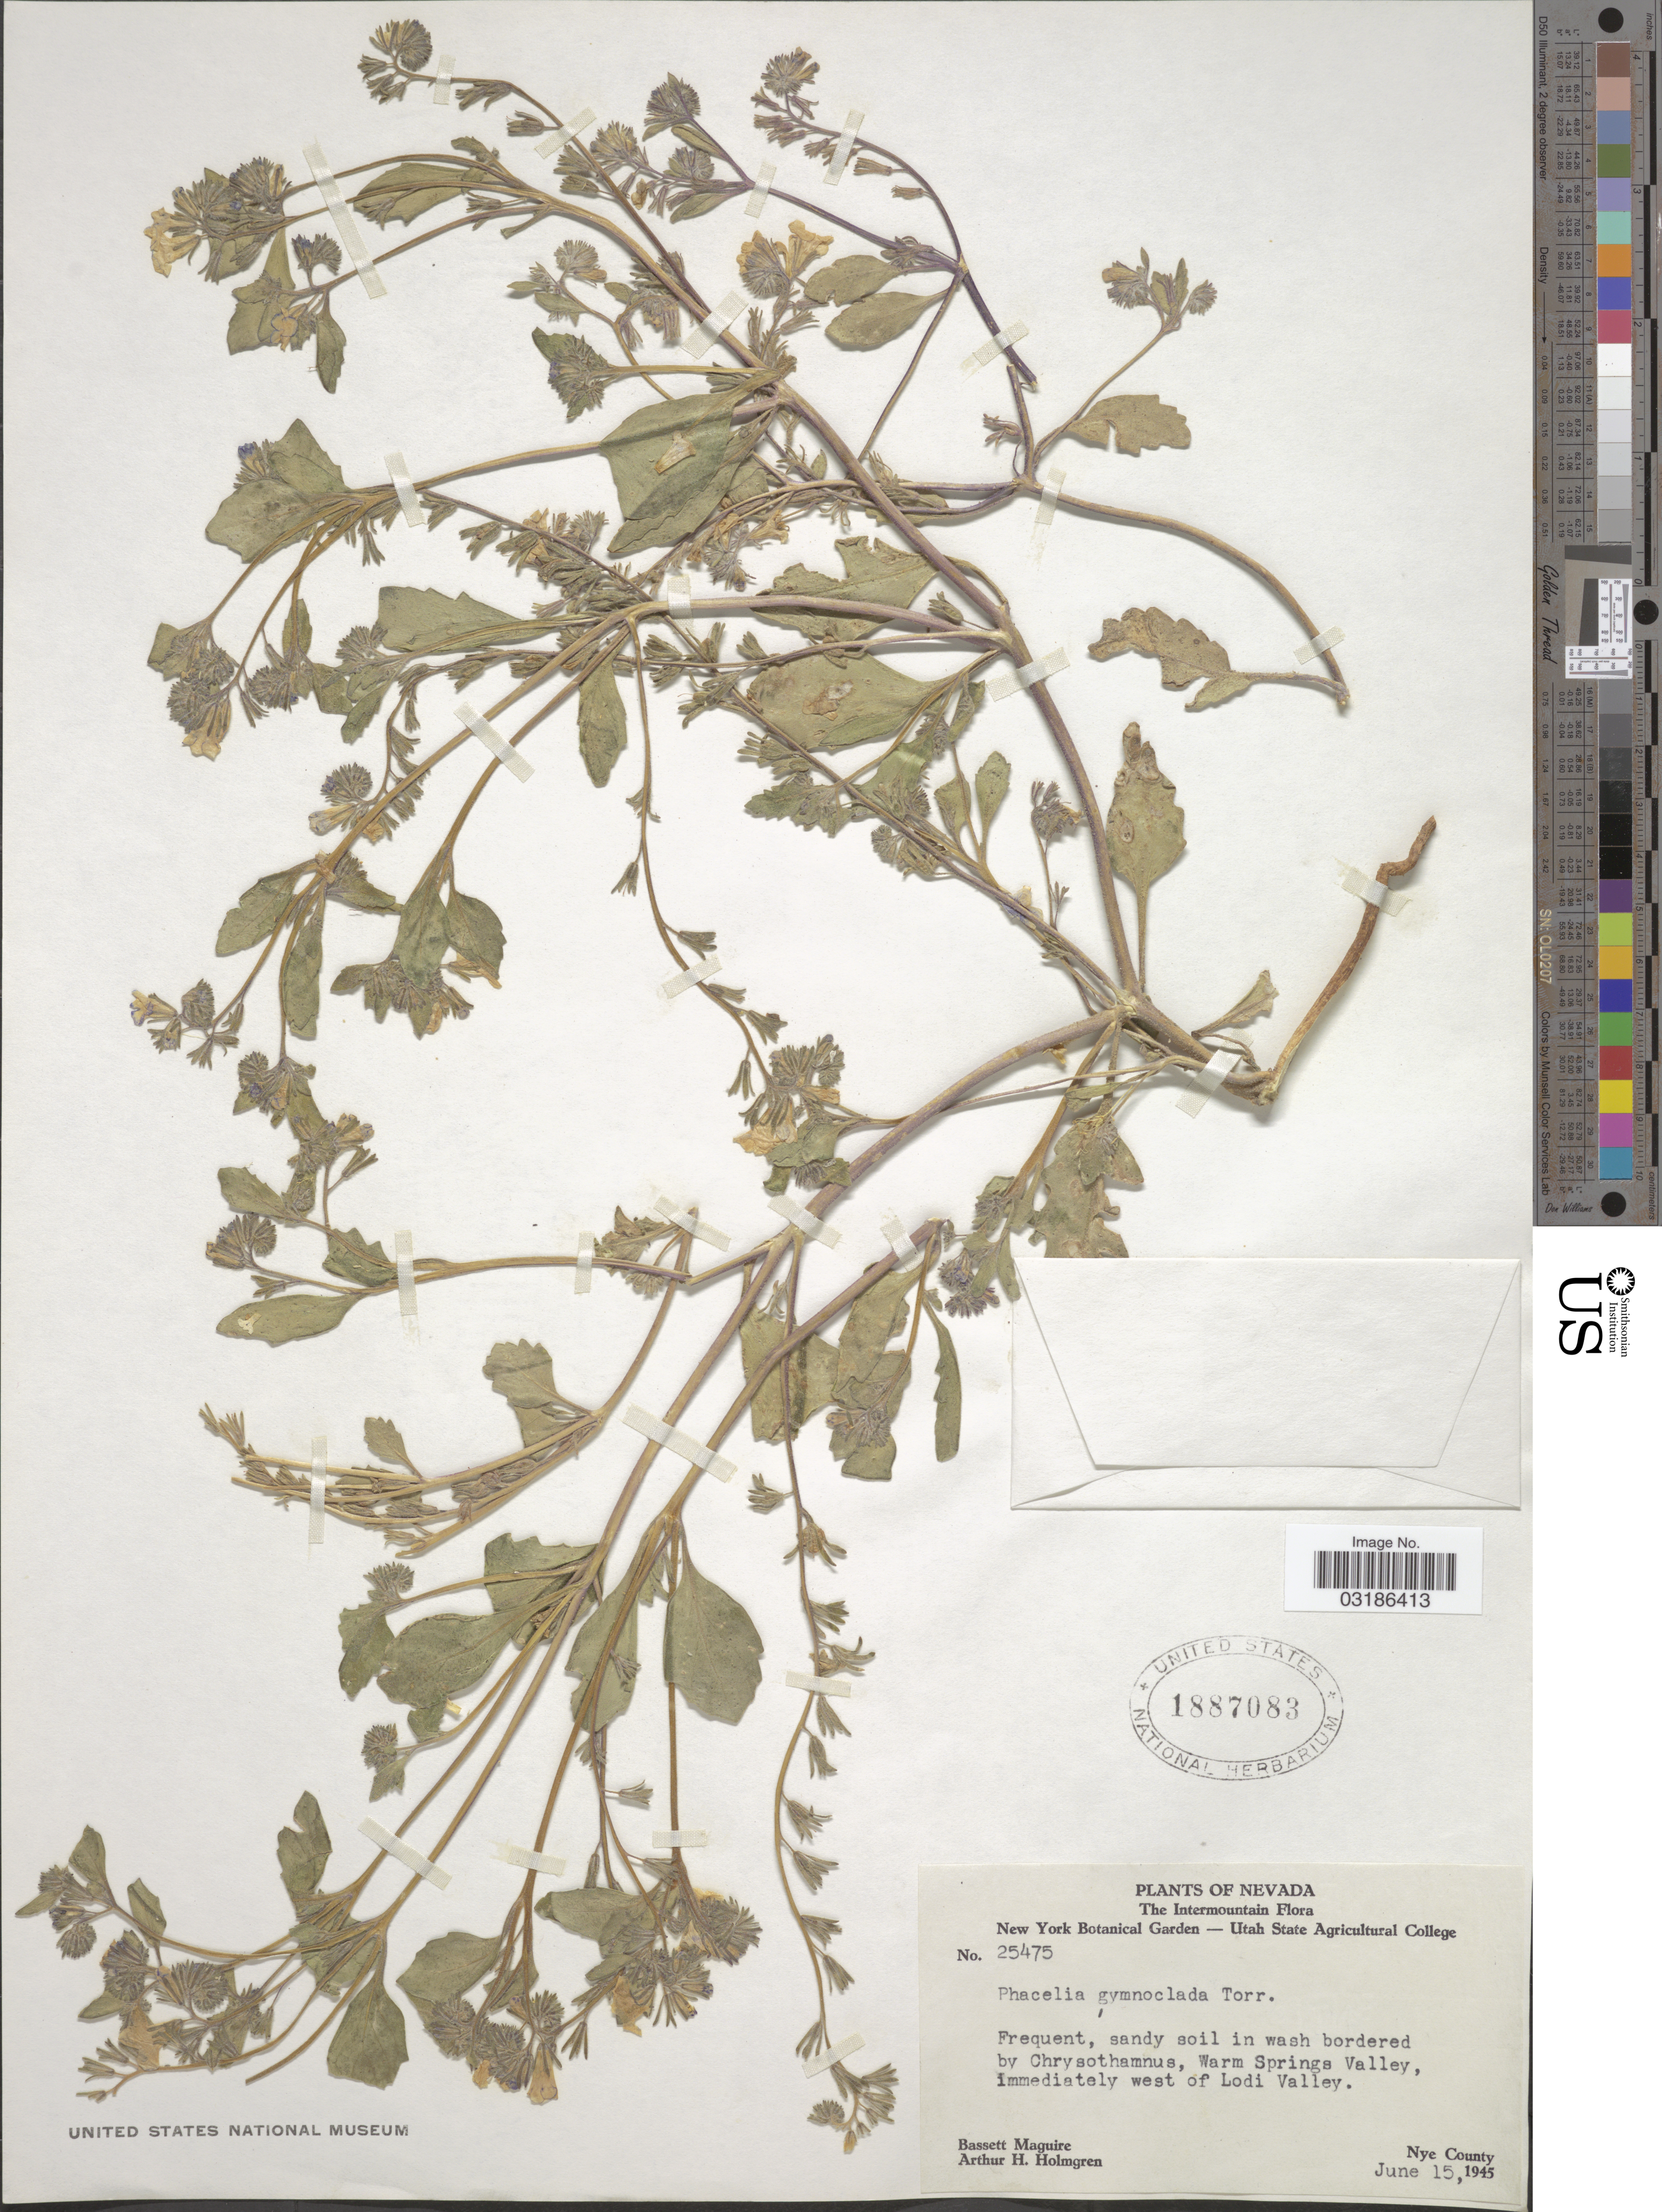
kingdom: Plantae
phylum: Tracheophyta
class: Magnoliopsida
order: Boraginales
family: Hydrophyllaceae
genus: Phacelia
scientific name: Phacelia gymnoclada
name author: Torr. in C. King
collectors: B. Maguire & A. H. Holmgren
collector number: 25475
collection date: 1945-06-15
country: United States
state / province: Nevada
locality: The Intermountain. Warm Springs Valley, immediately west of Lodi Valley. Nye County.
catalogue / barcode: US 1887083